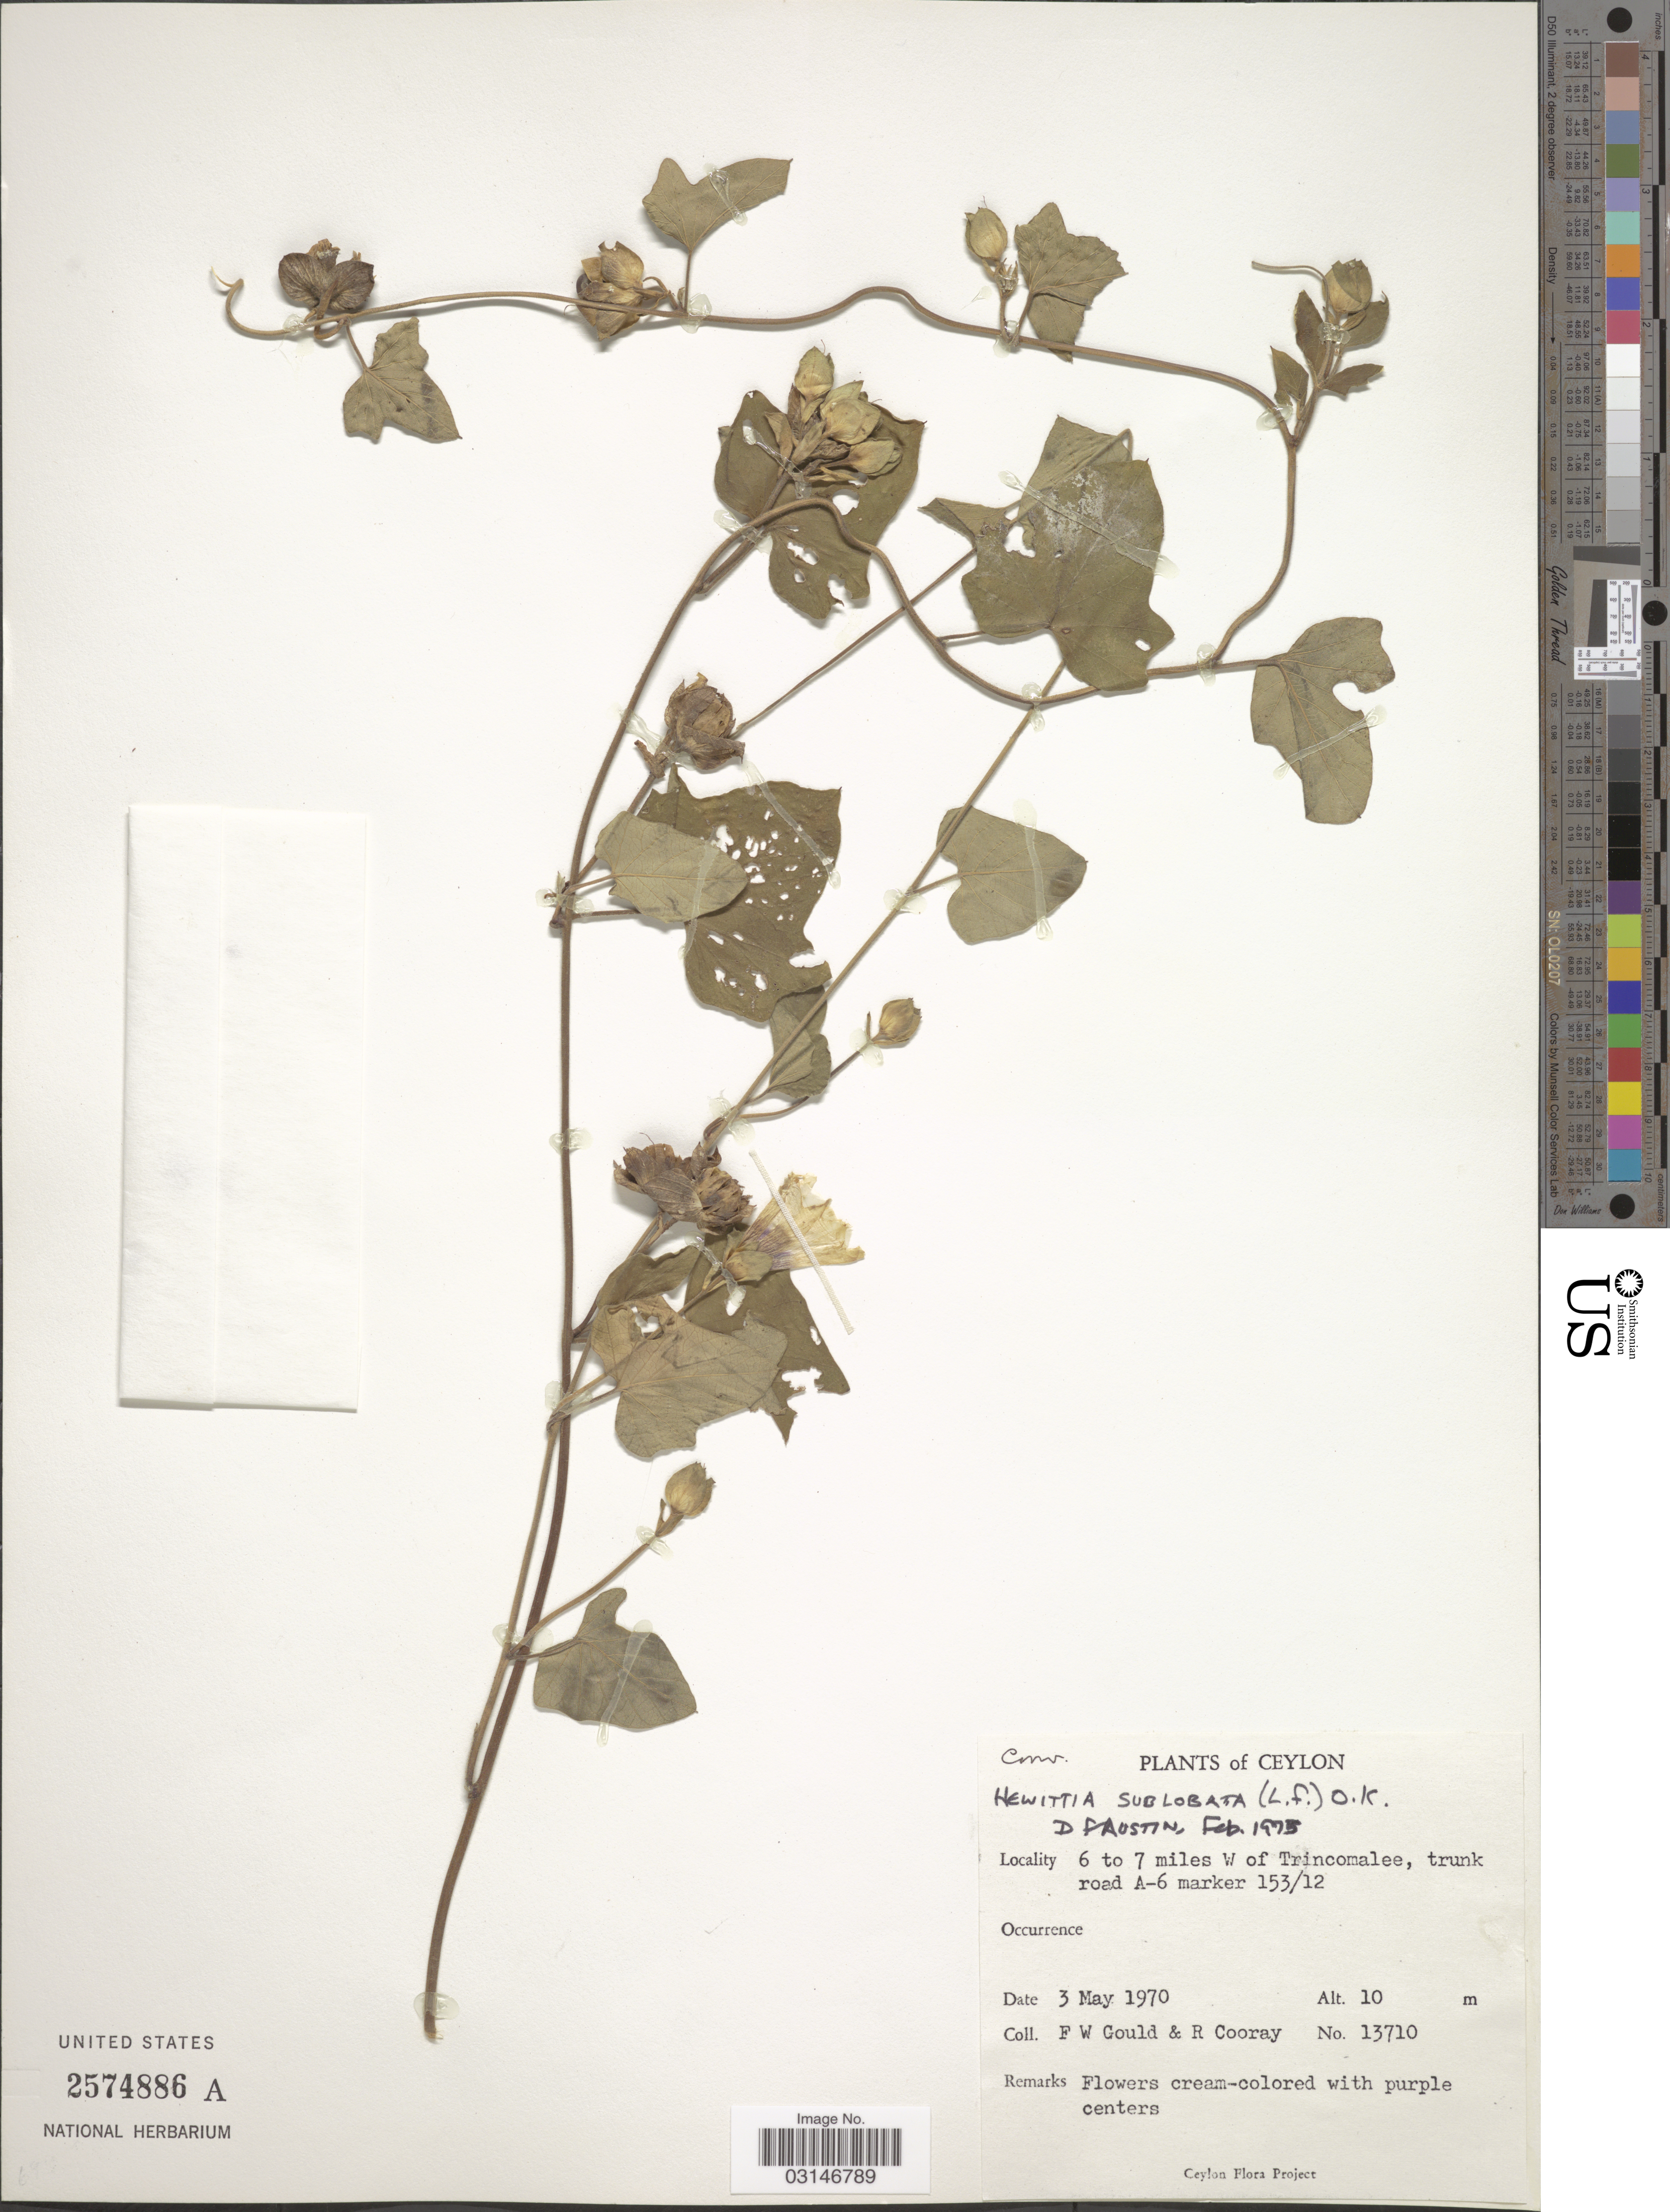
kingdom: Plantae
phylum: Tracheophyta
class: Magnoliopsida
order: Solanales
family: Convolvulaceae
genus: Hewittia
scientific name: Hewittia sublobata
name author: (L. f.) Kuntze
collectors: F. W. Gould & R. Cooray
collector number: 13710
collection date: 1970-05-03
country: Sri Lanka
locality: Ceylon, 6 to 7 miles W of Trincomalee, trunk road A-6 marker 153/12.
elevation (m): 10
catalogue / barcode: US 2574886A